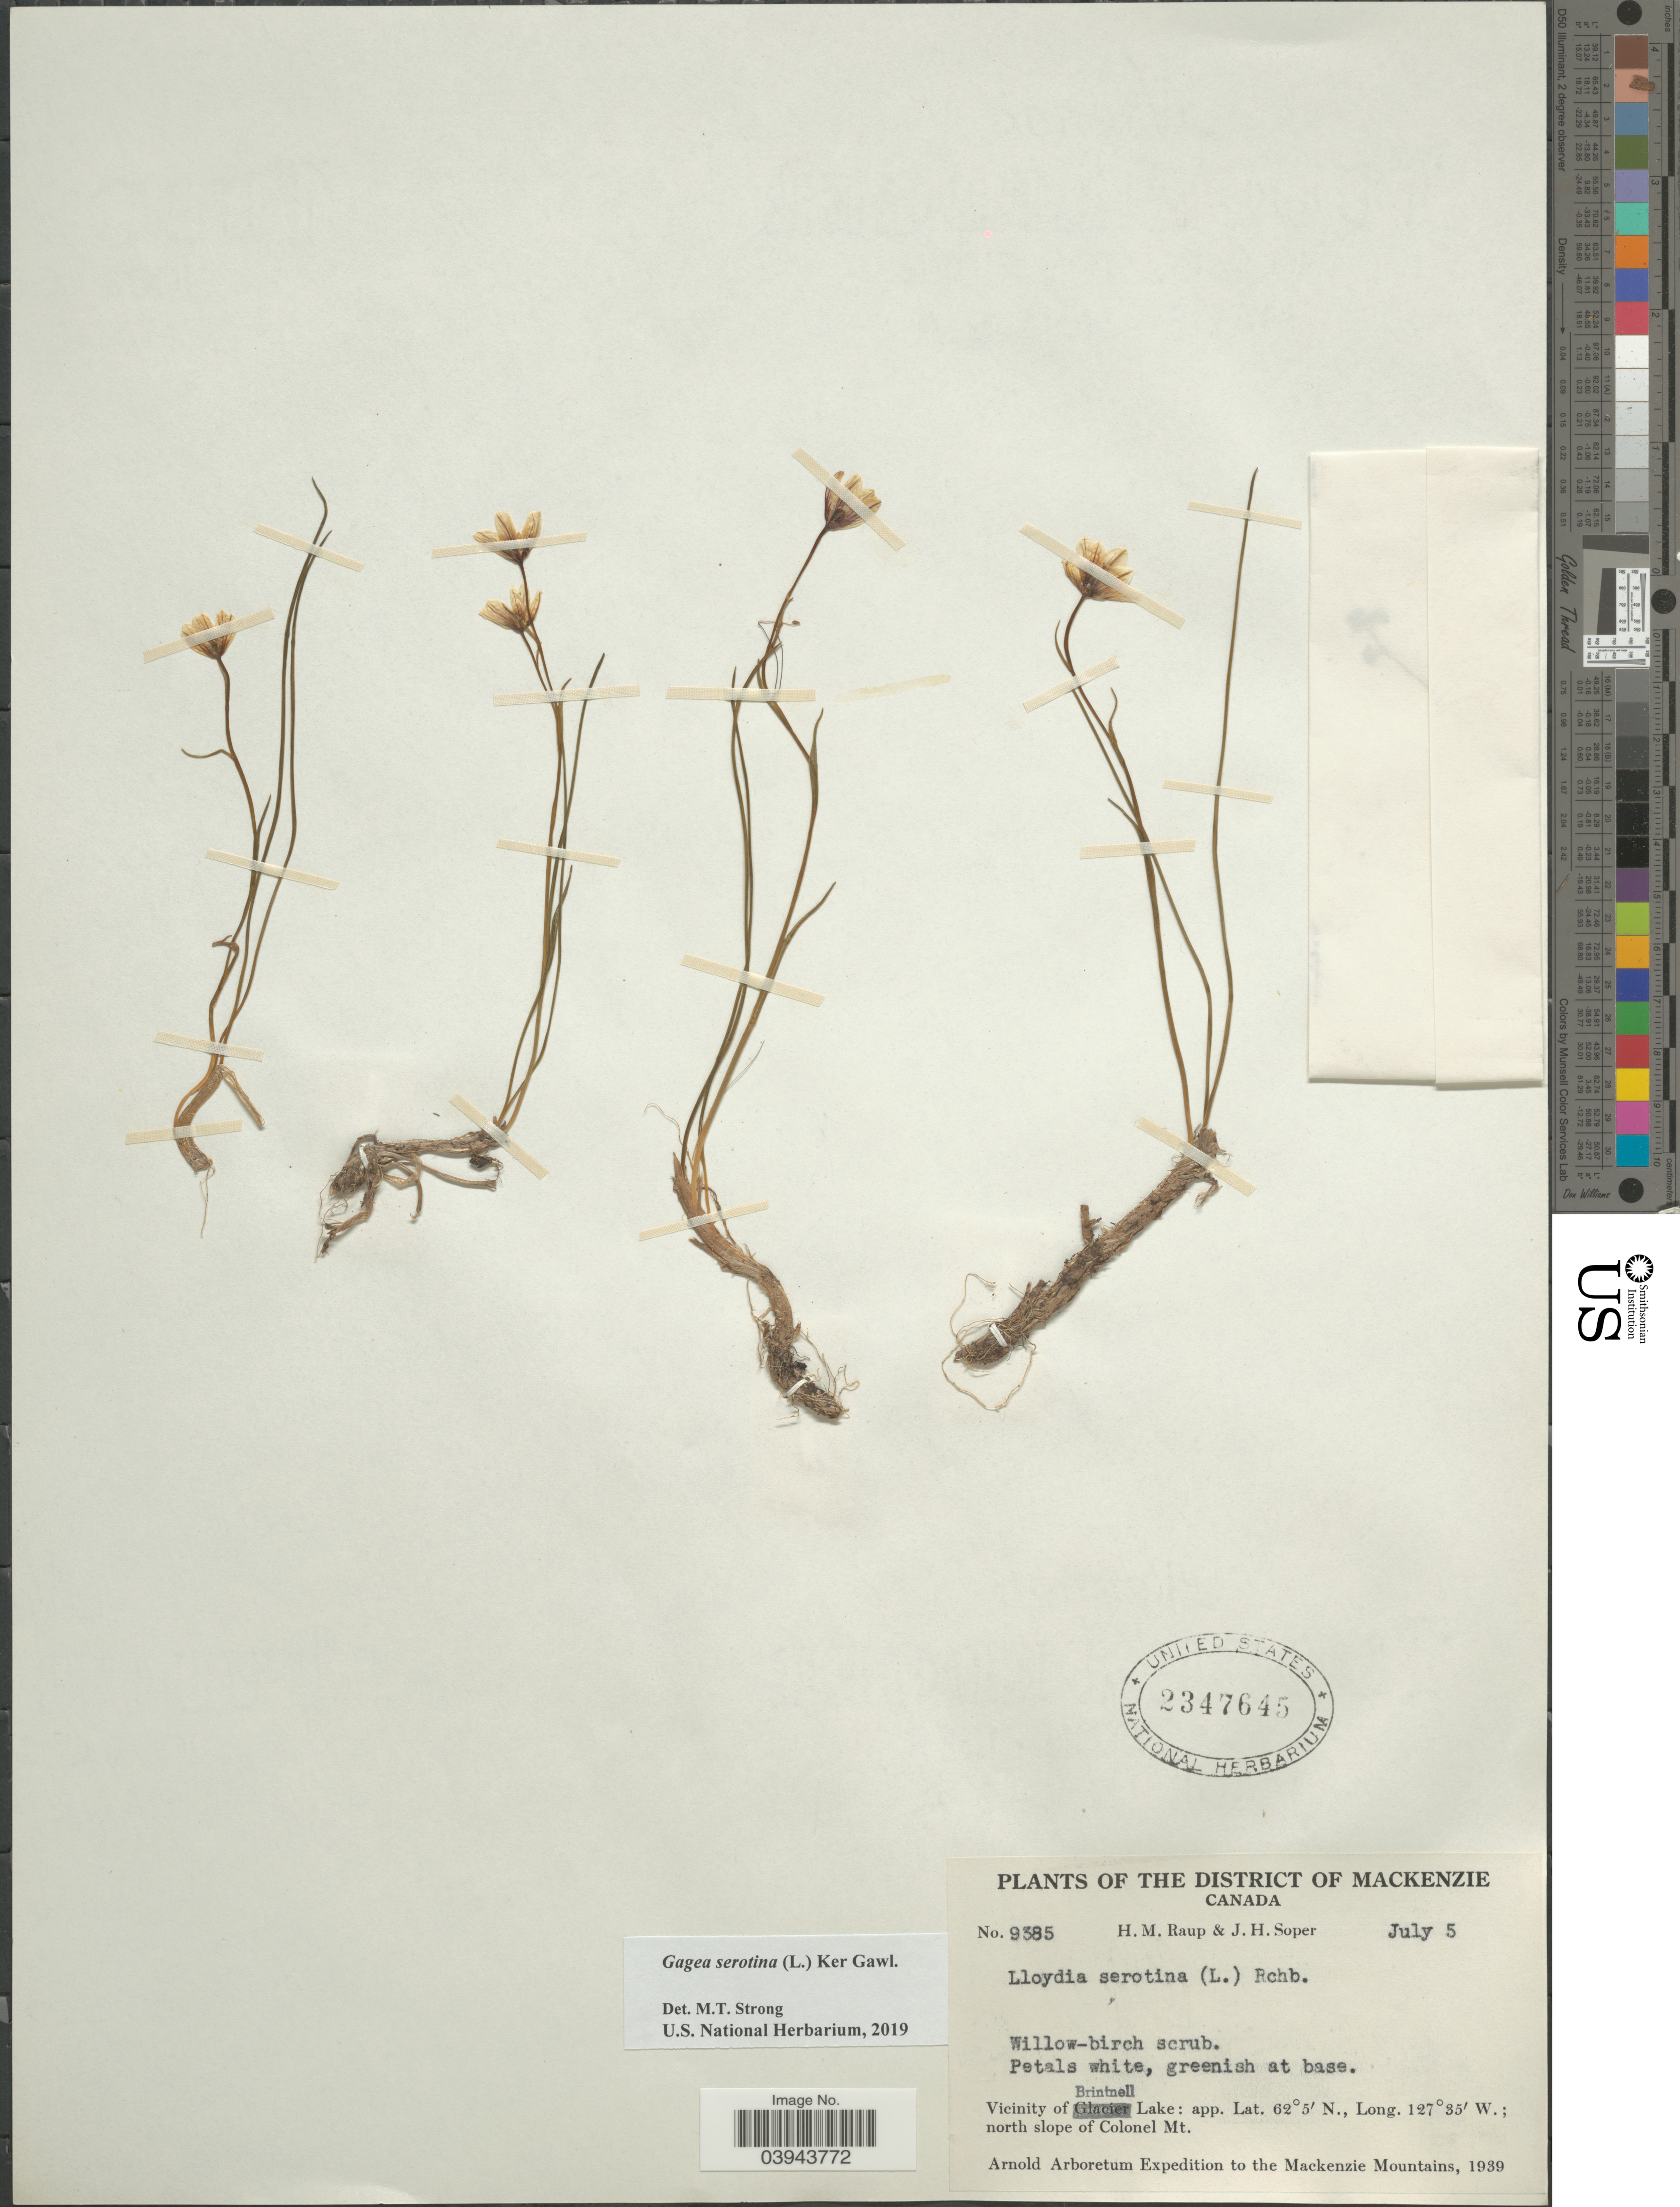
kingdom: Plantae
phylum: Tracheophyta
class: Liliopsida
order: Liliales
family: Liliaceae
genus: Lloydia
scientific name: Lloydia serotina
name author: (L.) Salisb. ex Rchb.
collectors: H. Raup & J. H. Soper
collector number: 9385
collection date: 1939-07-05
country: Canada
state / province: British Columbia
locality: The District of Mackenzie. Vicinity of Brintnell Lake. North slope of Colonel Mt. The Mackenzie Mountains.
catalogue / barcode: US 2347645